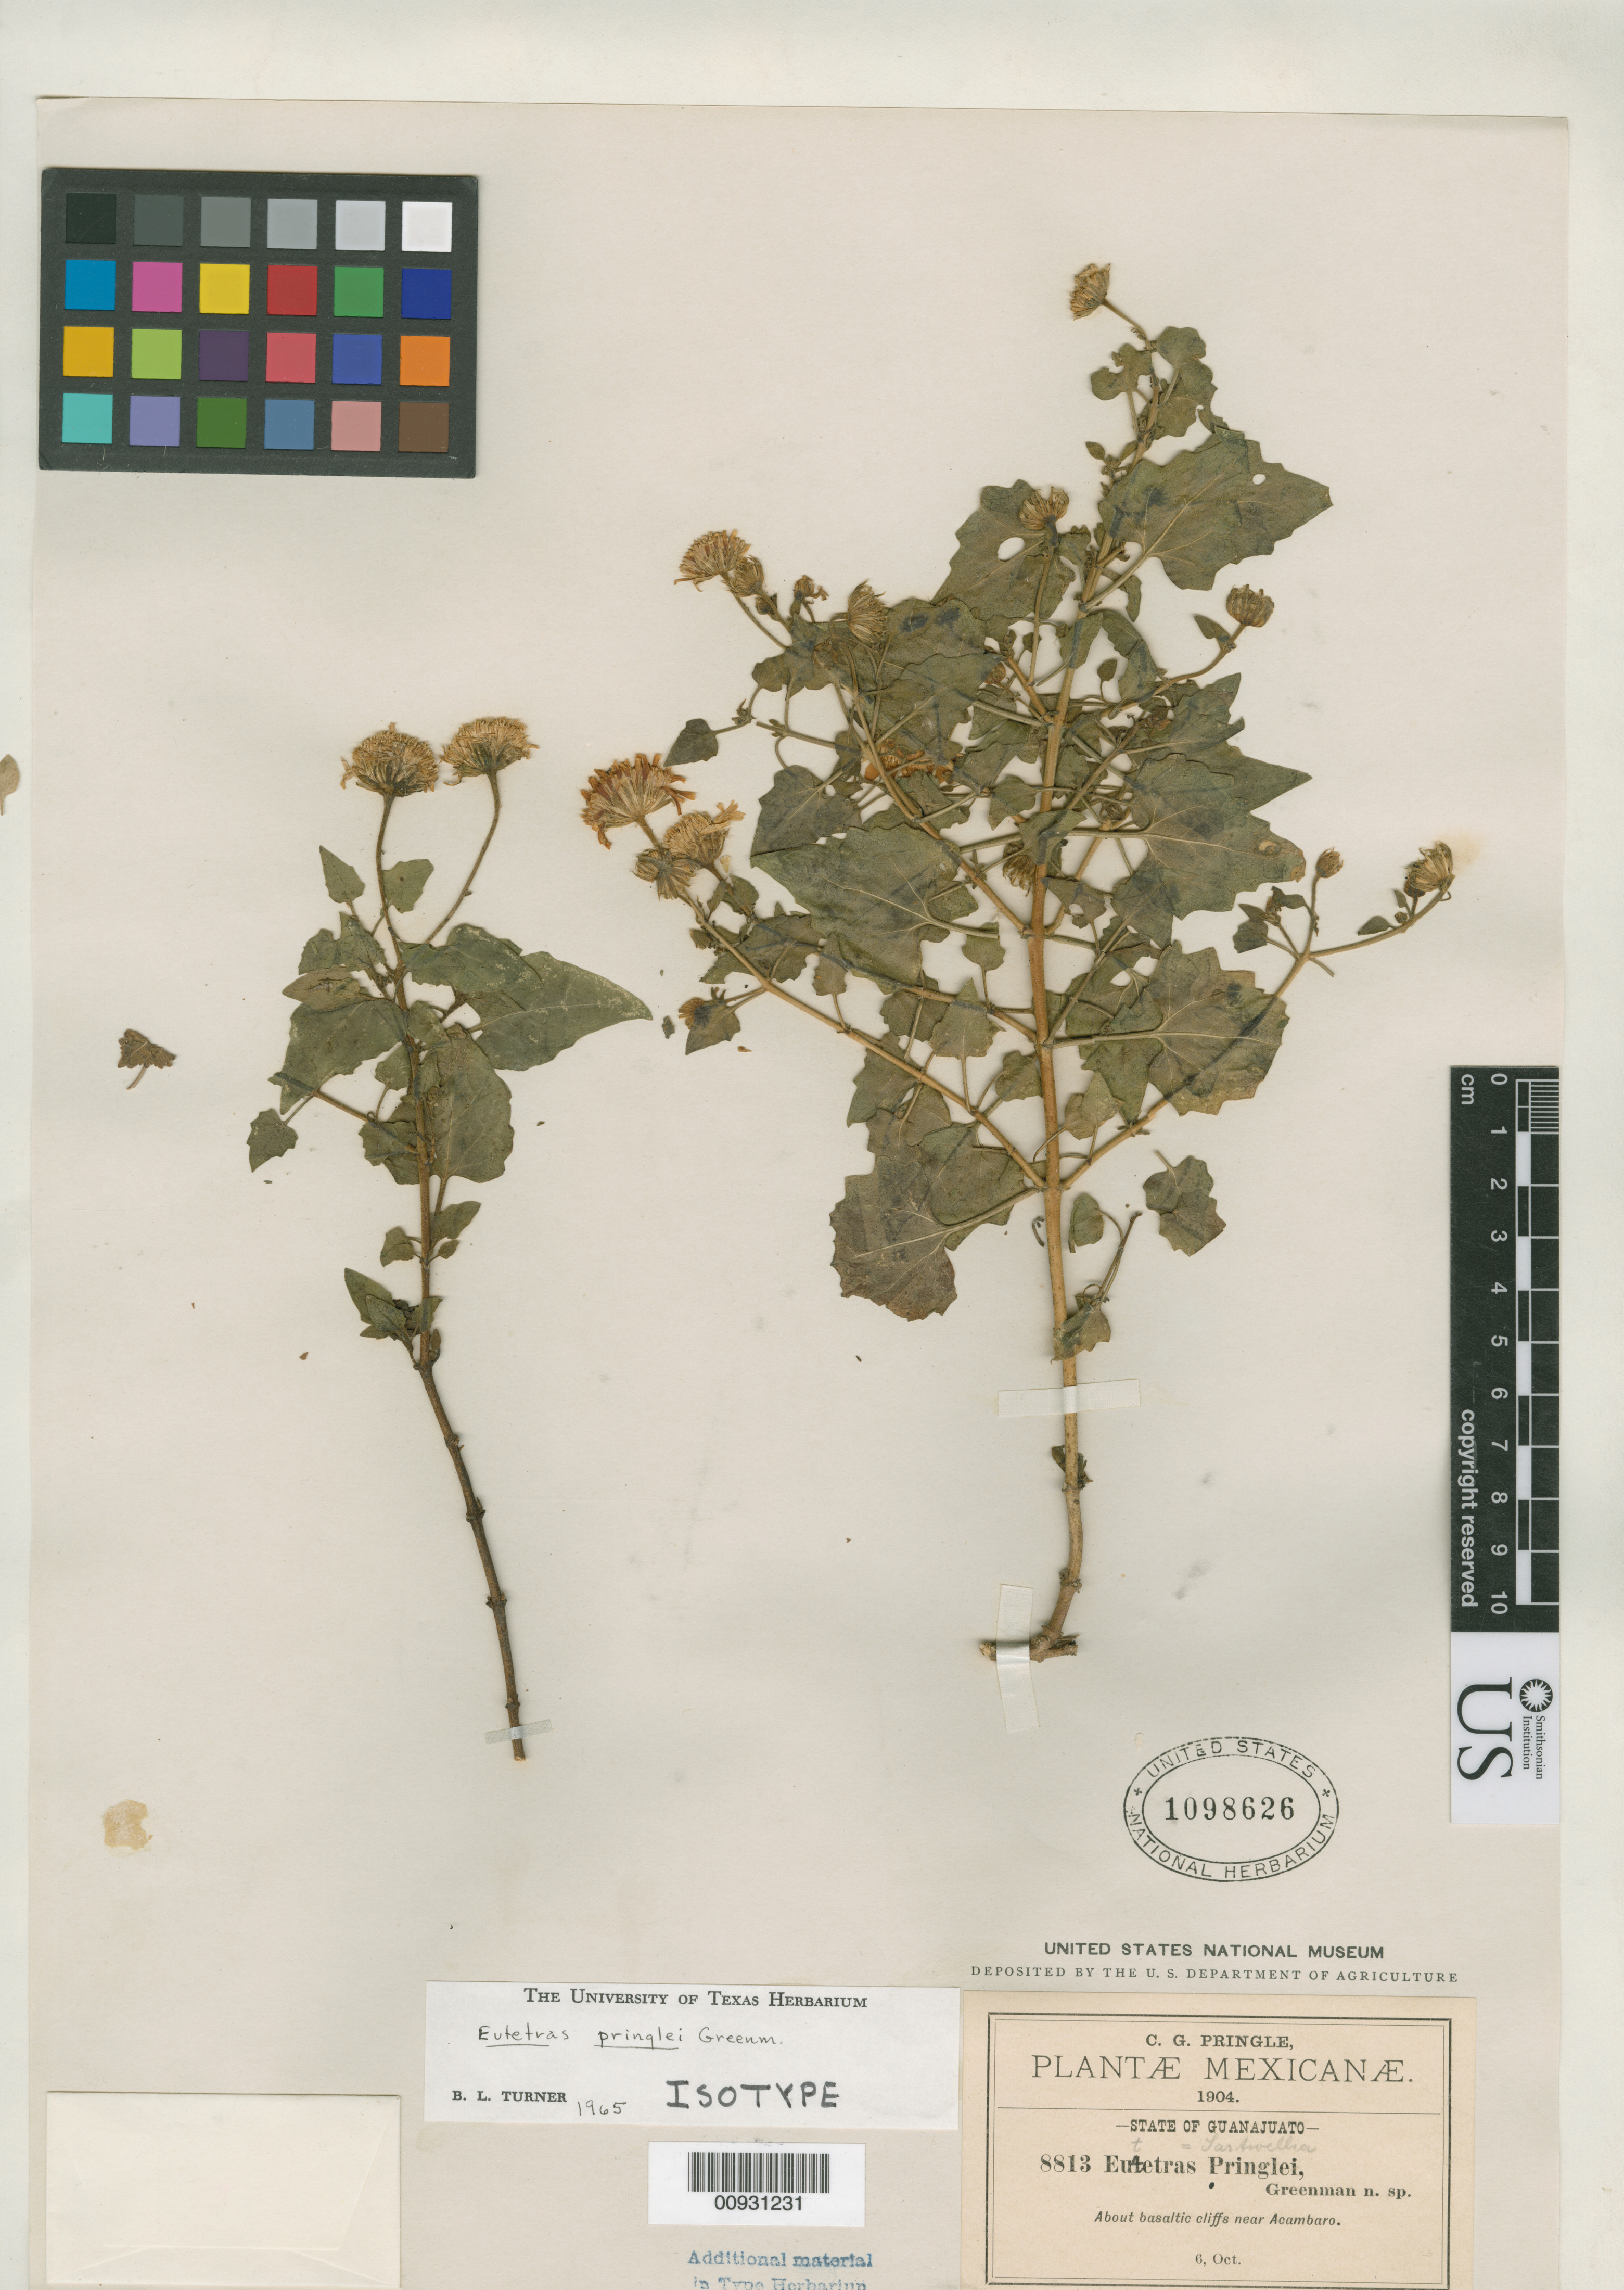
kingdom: Plantae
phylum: Tracheophyta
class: Magnoliopsida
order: Asterales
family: Asteraceae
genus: Eutetras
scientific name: Eutetras pringlei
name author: Greenm.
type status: Isotype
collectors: C. G. Pringle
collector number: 8813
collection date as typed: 06 Oct 1904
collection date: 1904-10-06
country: Mexico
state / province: Guanajuato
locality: About basaltic cliffs near Acambaro.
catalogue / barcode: US 1098626